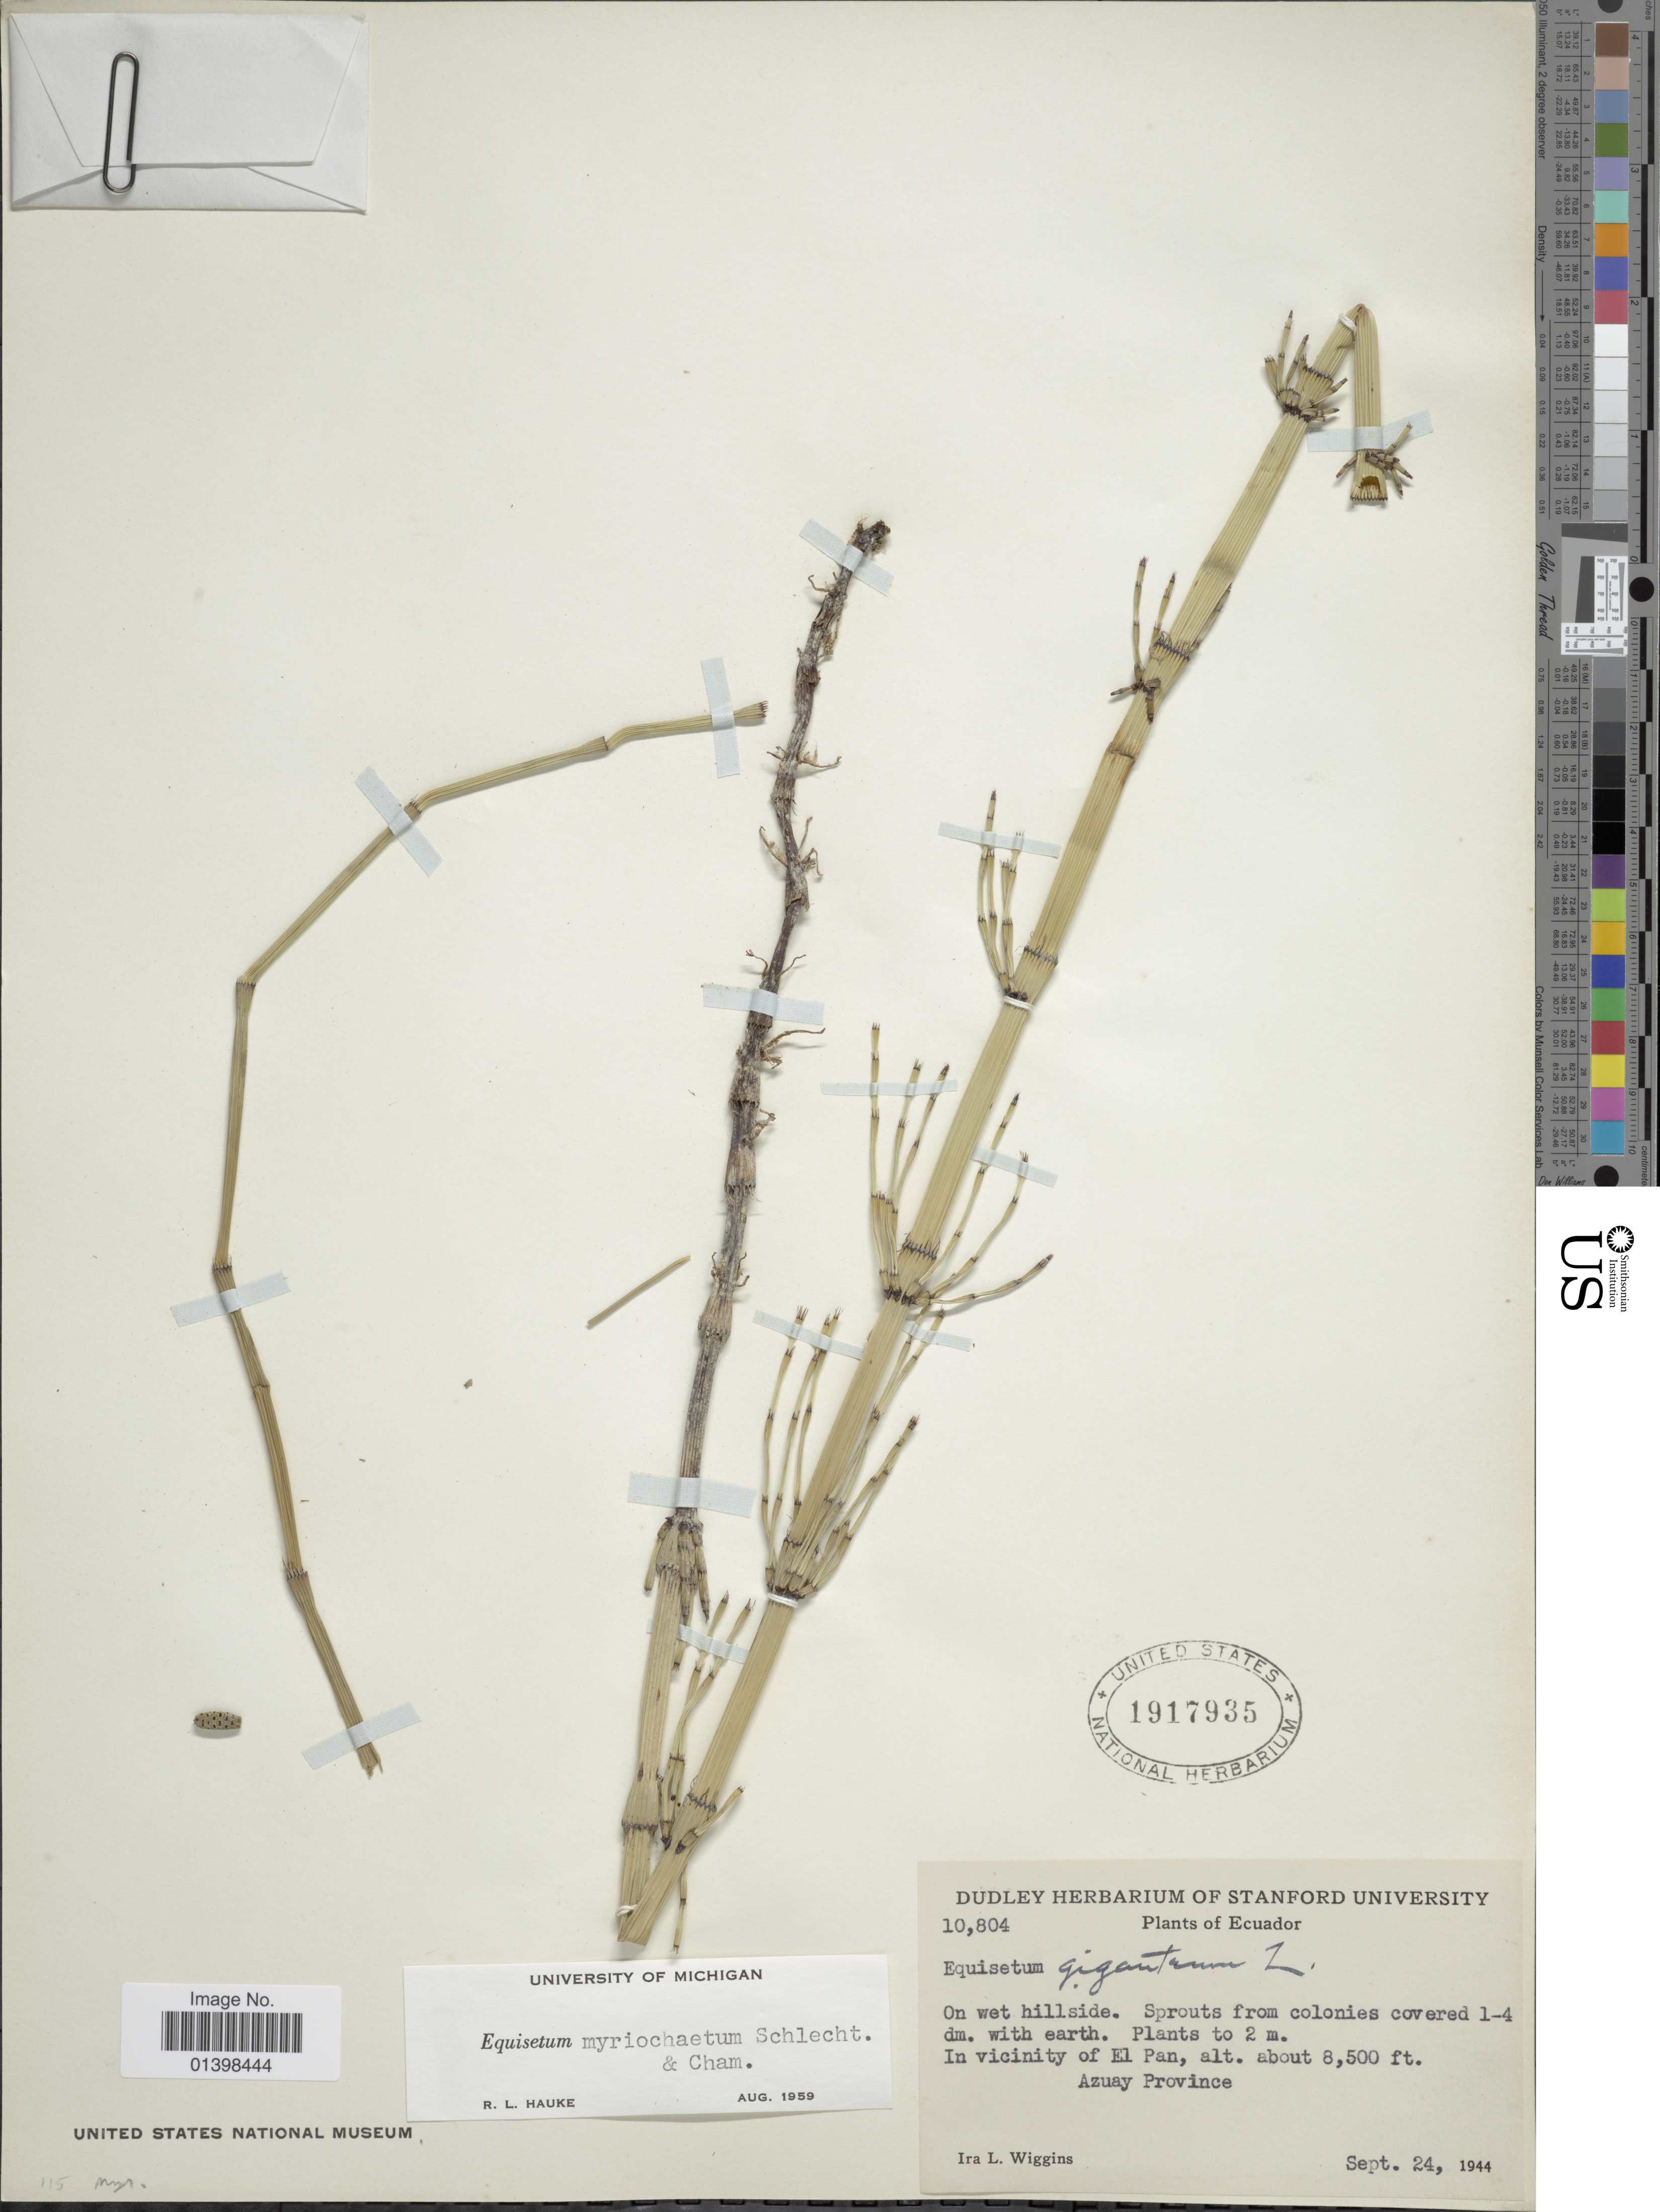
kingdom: Plantae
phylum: Tracheophyta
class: Polypodiopsida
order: Equisetales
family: Equisetaceae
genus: Equisetum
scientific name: Equisetum myriochaetum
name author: Schltdl. & Cham.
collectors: I. L. Wiggins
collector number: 10804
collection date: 1944-09-24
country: Ecuador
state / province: Azuay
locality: In vicinity of El Pan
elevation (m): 2591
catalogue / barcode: US 1917935